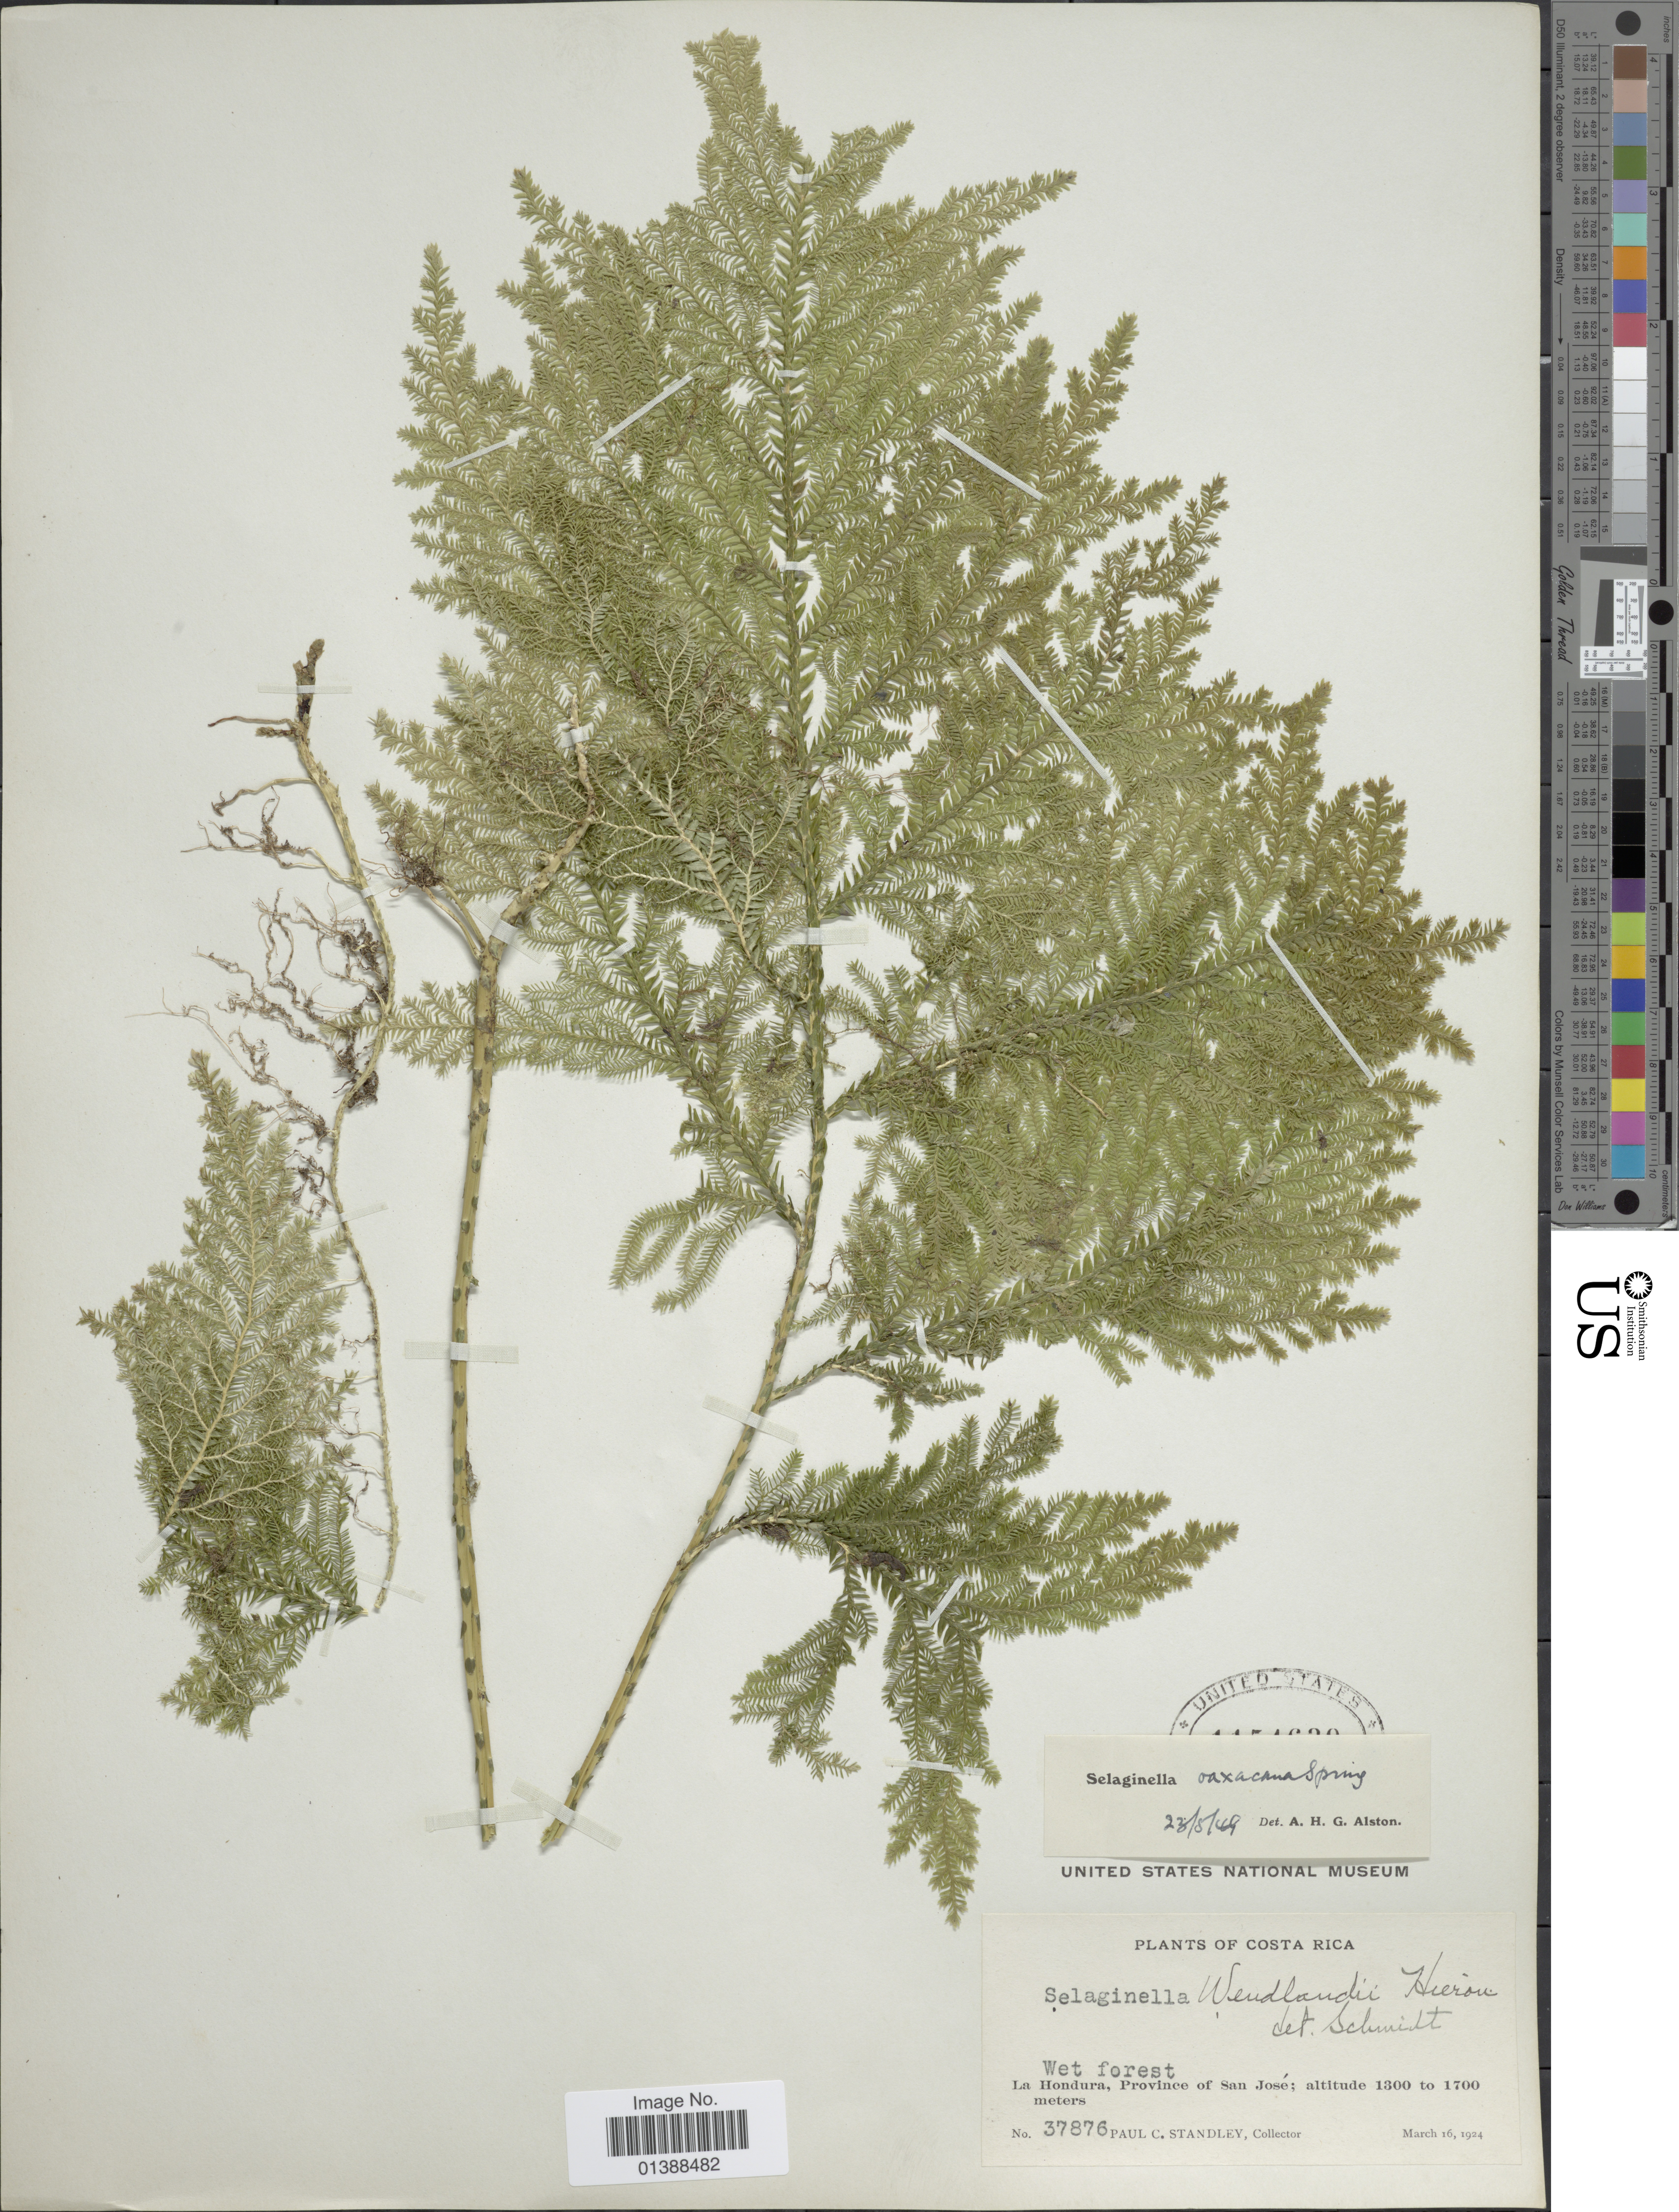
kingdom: Plantae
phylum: Tracheophyta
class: Lycopodiopsida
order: Selaginellales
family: Selaginellaceae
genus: Selaginella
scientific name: Selaginella oaxacana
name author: Spring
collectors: P. C. Standley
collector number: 37876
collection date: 1924-03-16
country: Costa Rica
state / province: San José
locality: La Hondura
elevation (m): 1300